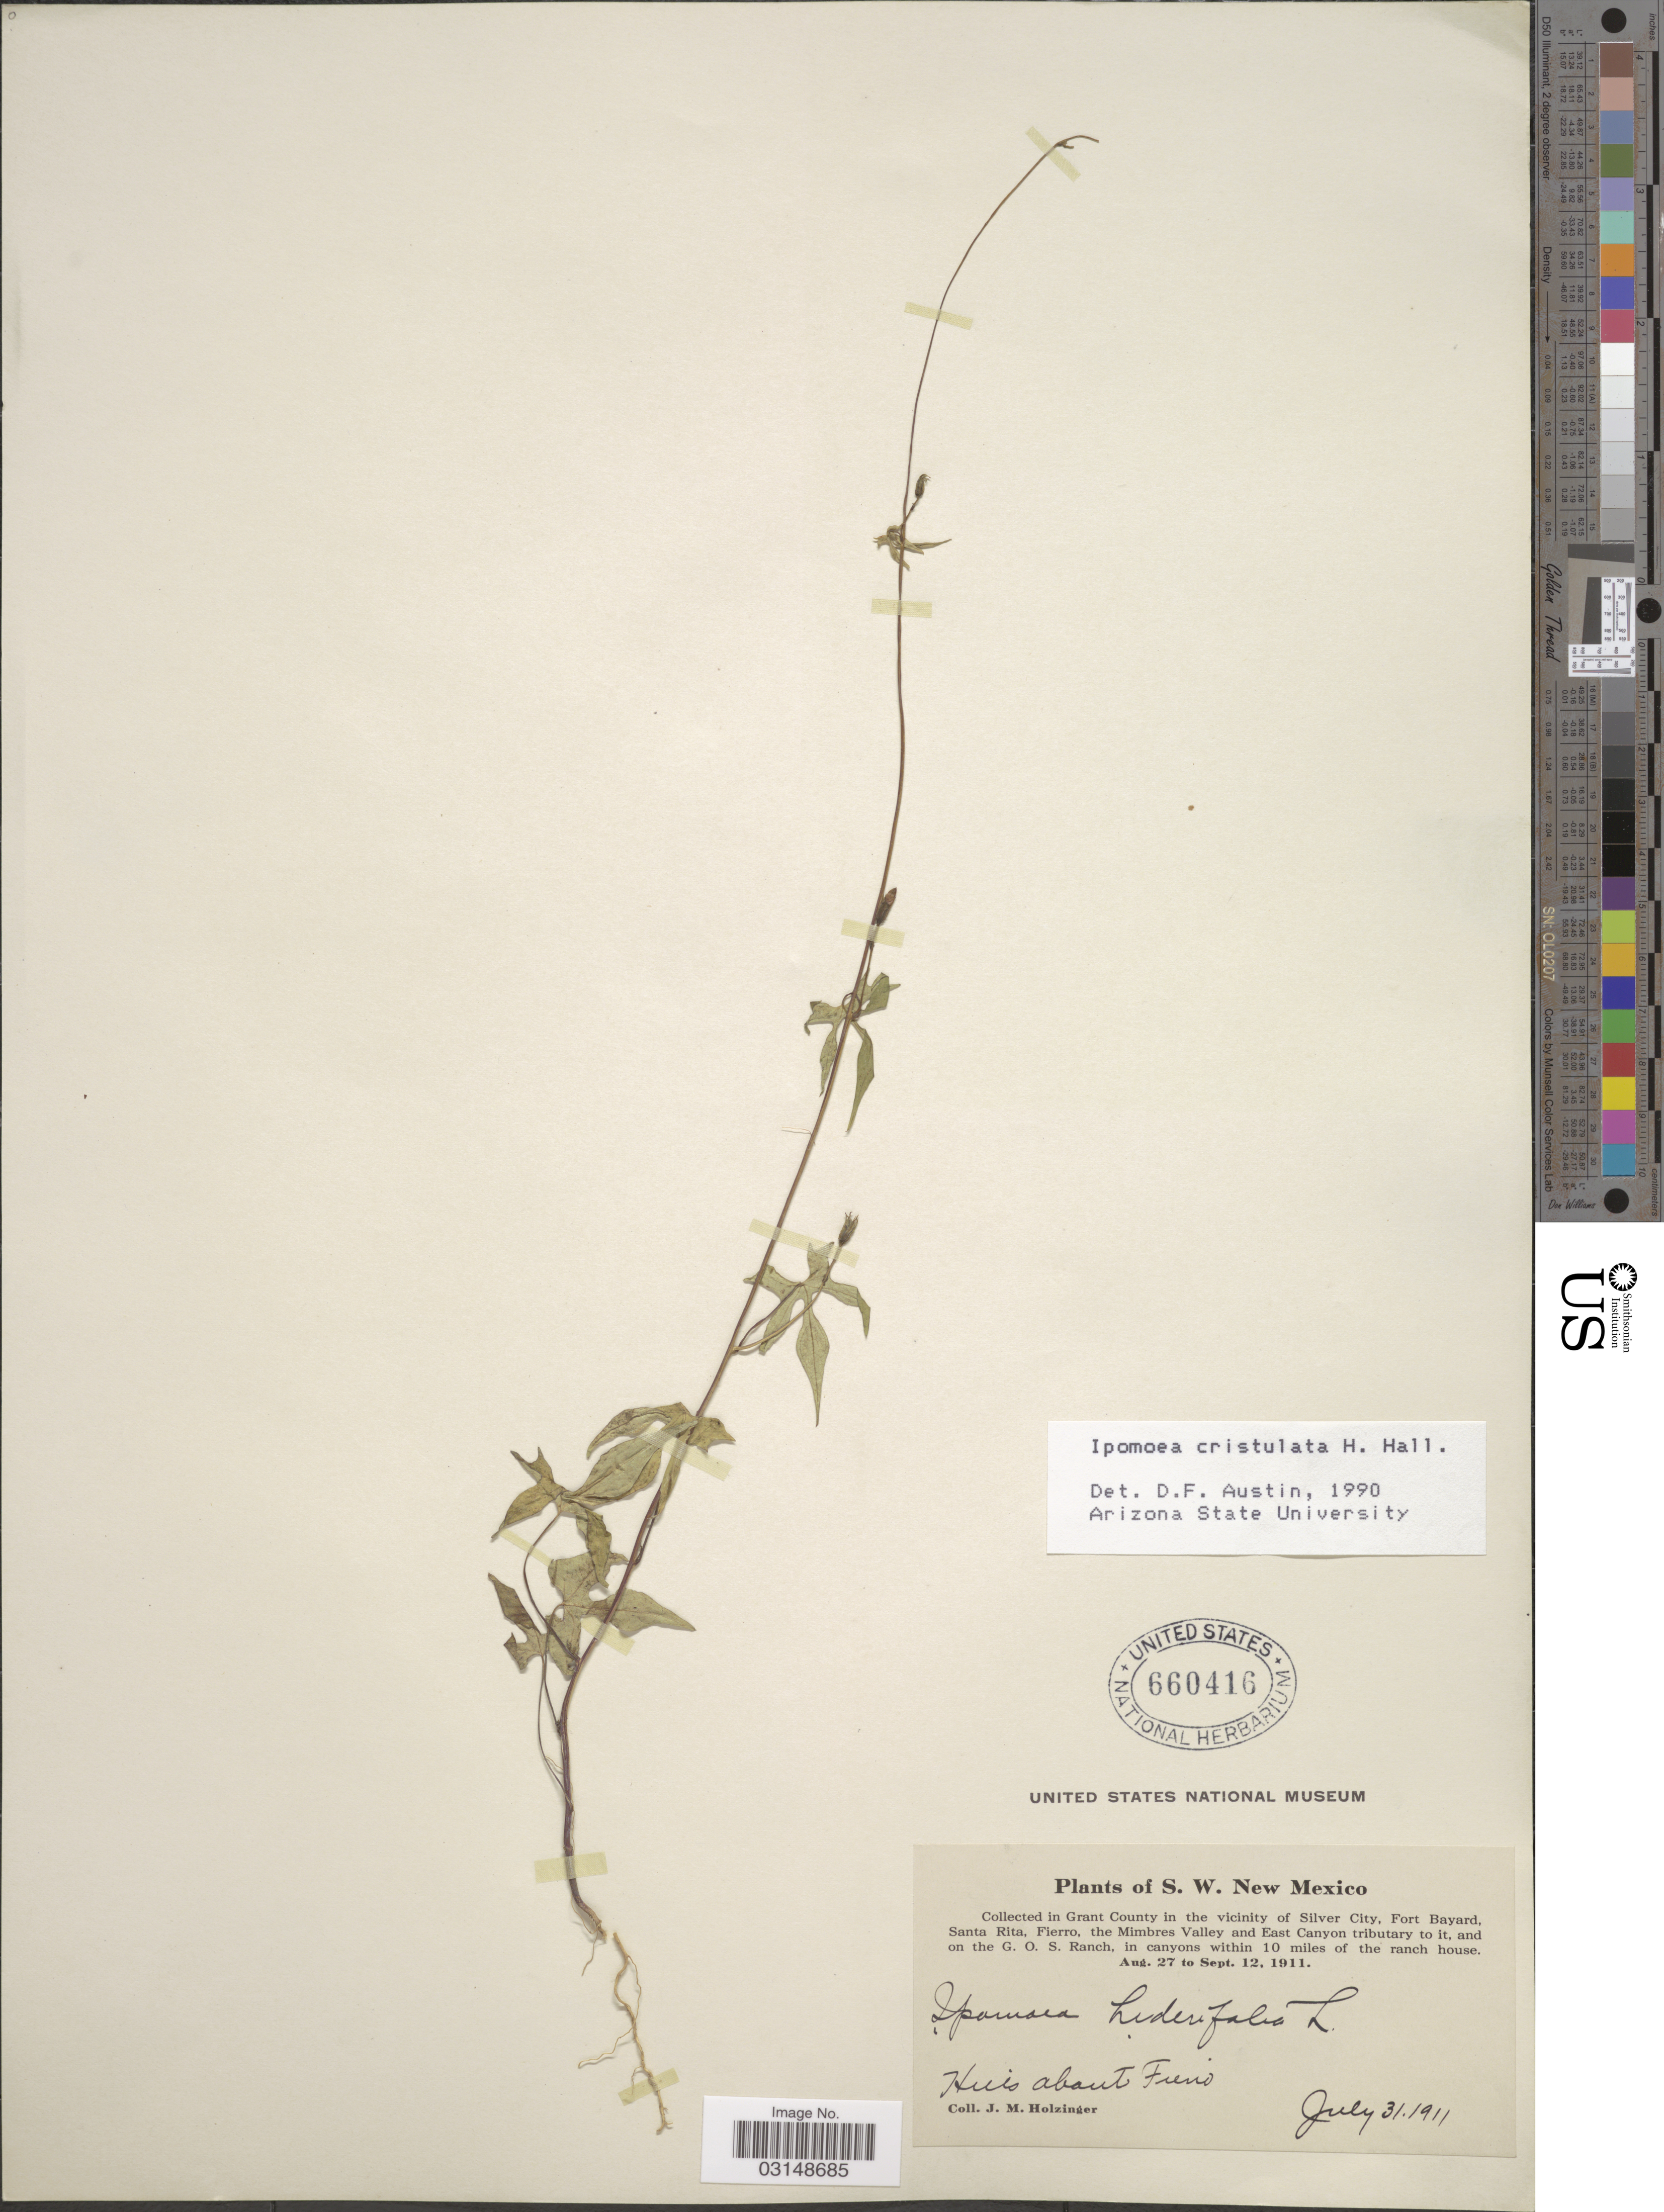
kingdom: Plantae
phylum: Tracheophyta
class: Magnoliopsida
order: Solanales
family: Convolvulaceae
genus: Ipomoea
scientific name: Ipomoea cristulata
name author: Hallier f.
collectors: J. M. Holzinger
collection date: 1911-07-31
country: United States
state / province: New Mexico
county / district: Grant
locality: Hills about Fierro, Grant County (in the vicinity of Silver City, Fort Bayard, Santa Rita, Fierro, the Mimbres Valley and East Canyon tributary to it, and on the G. O. S. Ranch, in canyons within 10 miles of the ranch house), S.W. New Mexico.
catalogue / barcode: US 660416